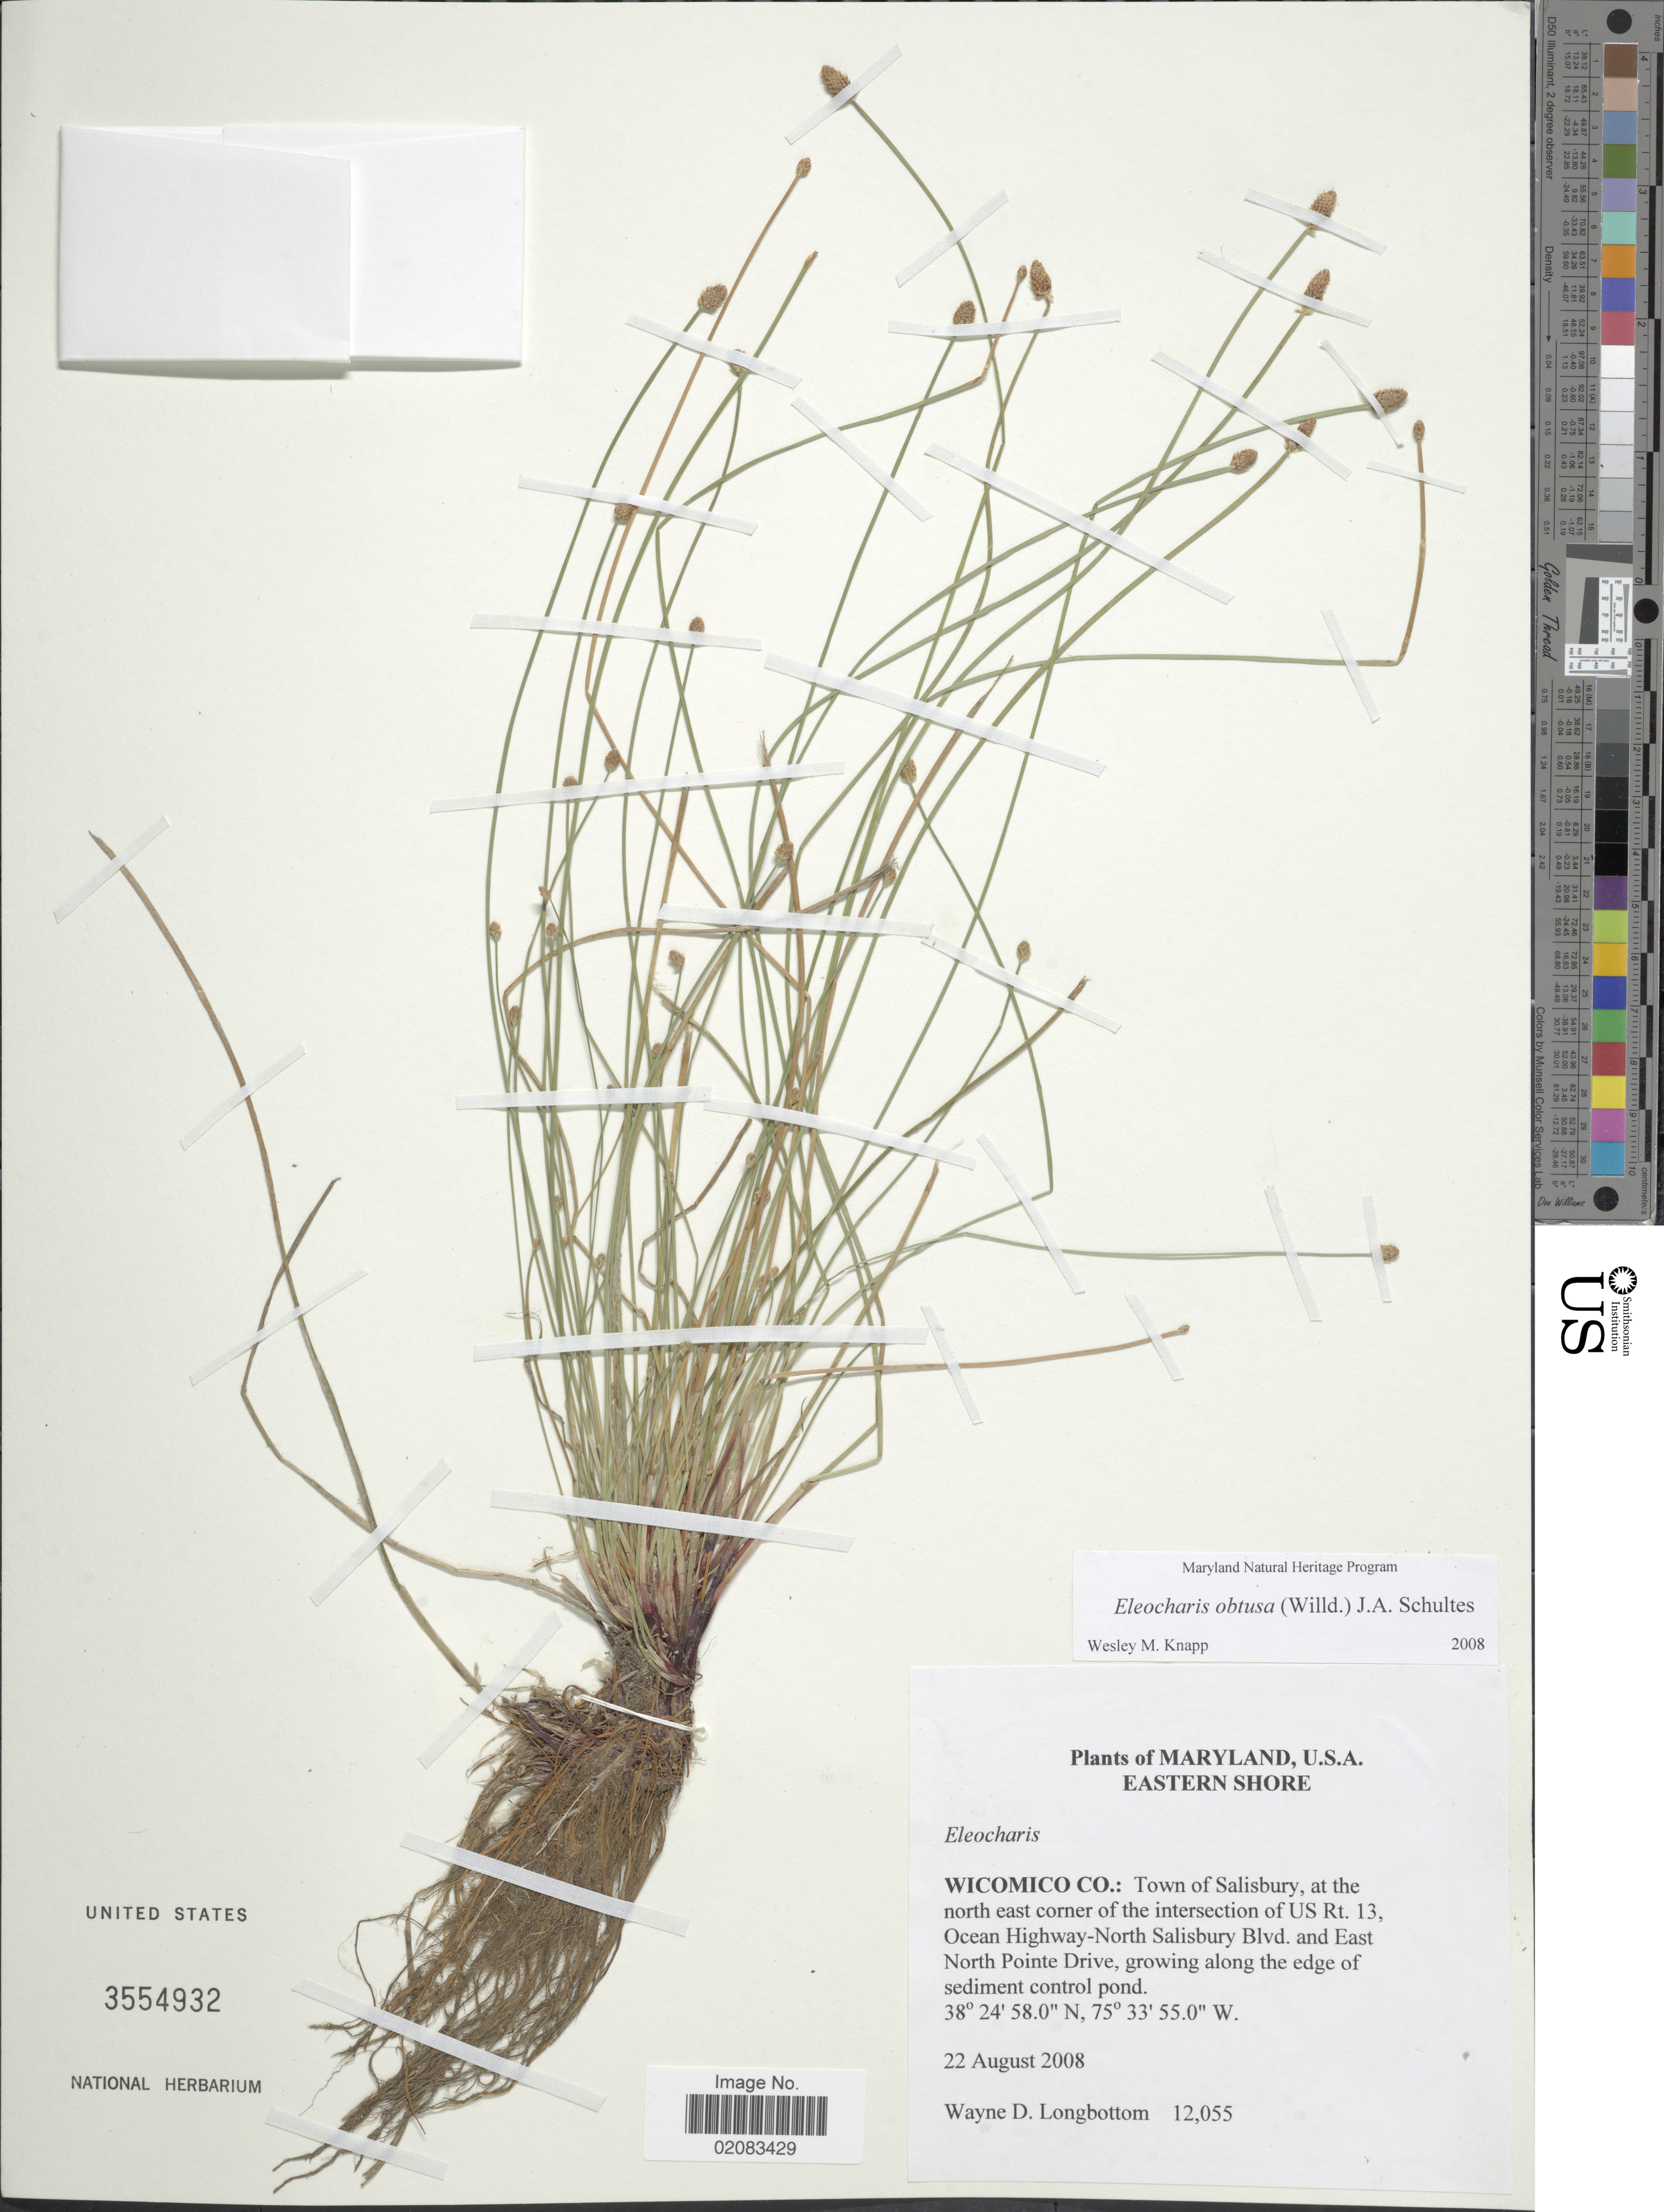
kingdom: Plantae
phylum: Tracheophyta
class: Liliopsida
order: Poales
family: Cyperaceae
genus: Eleocharis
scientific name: Eleocharis obtusa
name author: (Willd.) Schult.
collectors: W. D. Longbottom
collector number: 12055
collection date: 2008-08-22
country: United States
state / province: Maryland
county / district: Wicomico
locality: Eastern Shore, Wicomico Co: Town of Salisbury, at the north east corner of the intersection of US Rt. 13, Ocean Highway-North Salisbury Blvd. and East North Pointe Drive, growing along the edge of sediment control pond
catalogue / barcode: US 3554932